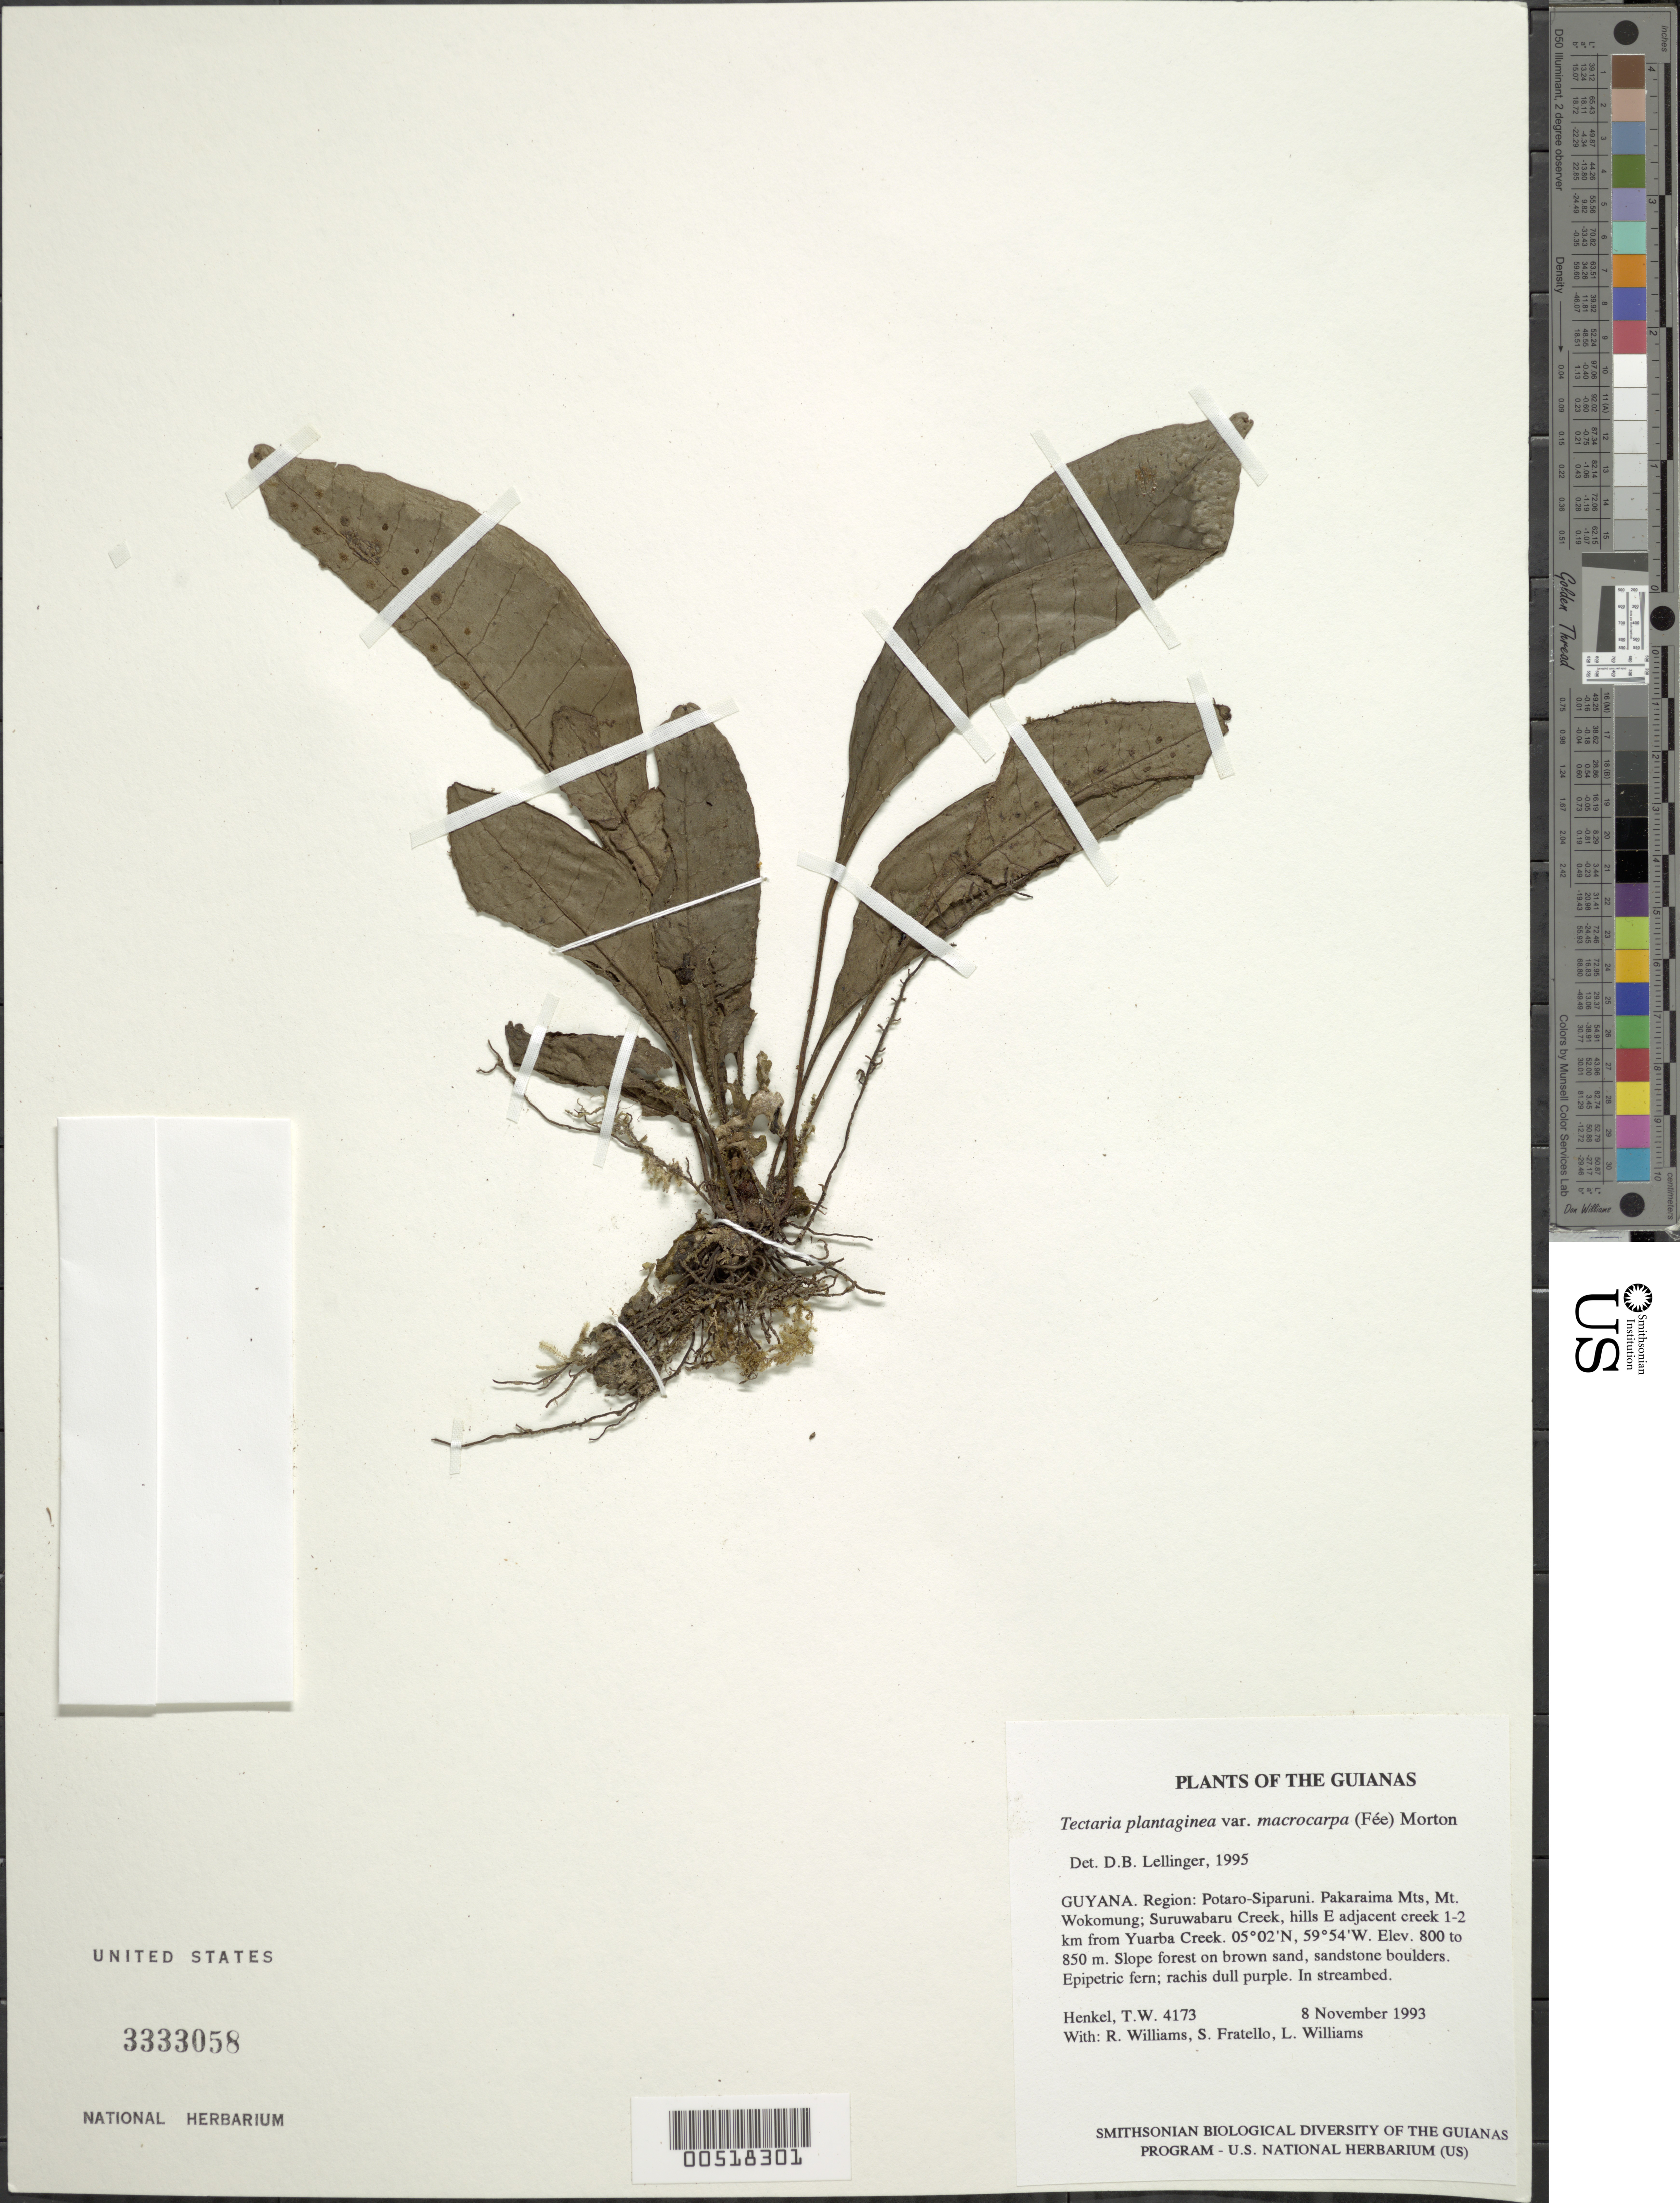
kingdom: Plantae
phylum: Tracheophyta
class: Polypodiopsida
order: Polypodiales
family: Tectariaceae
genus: Tectaria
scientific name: Tectaria plantaginea var. macrocarpa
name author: (Fée) C.V. Morton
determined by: Lellinger, David B., (BOT), Smithsonian Institution - National Museum of Natural History (UNITED STATES)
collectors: T. Henkel, R. Williams, S. Fratello & L. Williams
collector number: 4173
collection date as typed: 8 November 1993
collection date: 1993-11-08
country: Guyana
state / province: Potaro-Siparuni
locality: Pakaraima Mts, Mt. Wokomung; Suruwabaru Creek, hills E adjacent creek 1-2 km from Yuarba Creek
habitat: Slope forest on brown sand, sandstone boulders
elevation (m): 800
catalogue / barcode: US 3333058